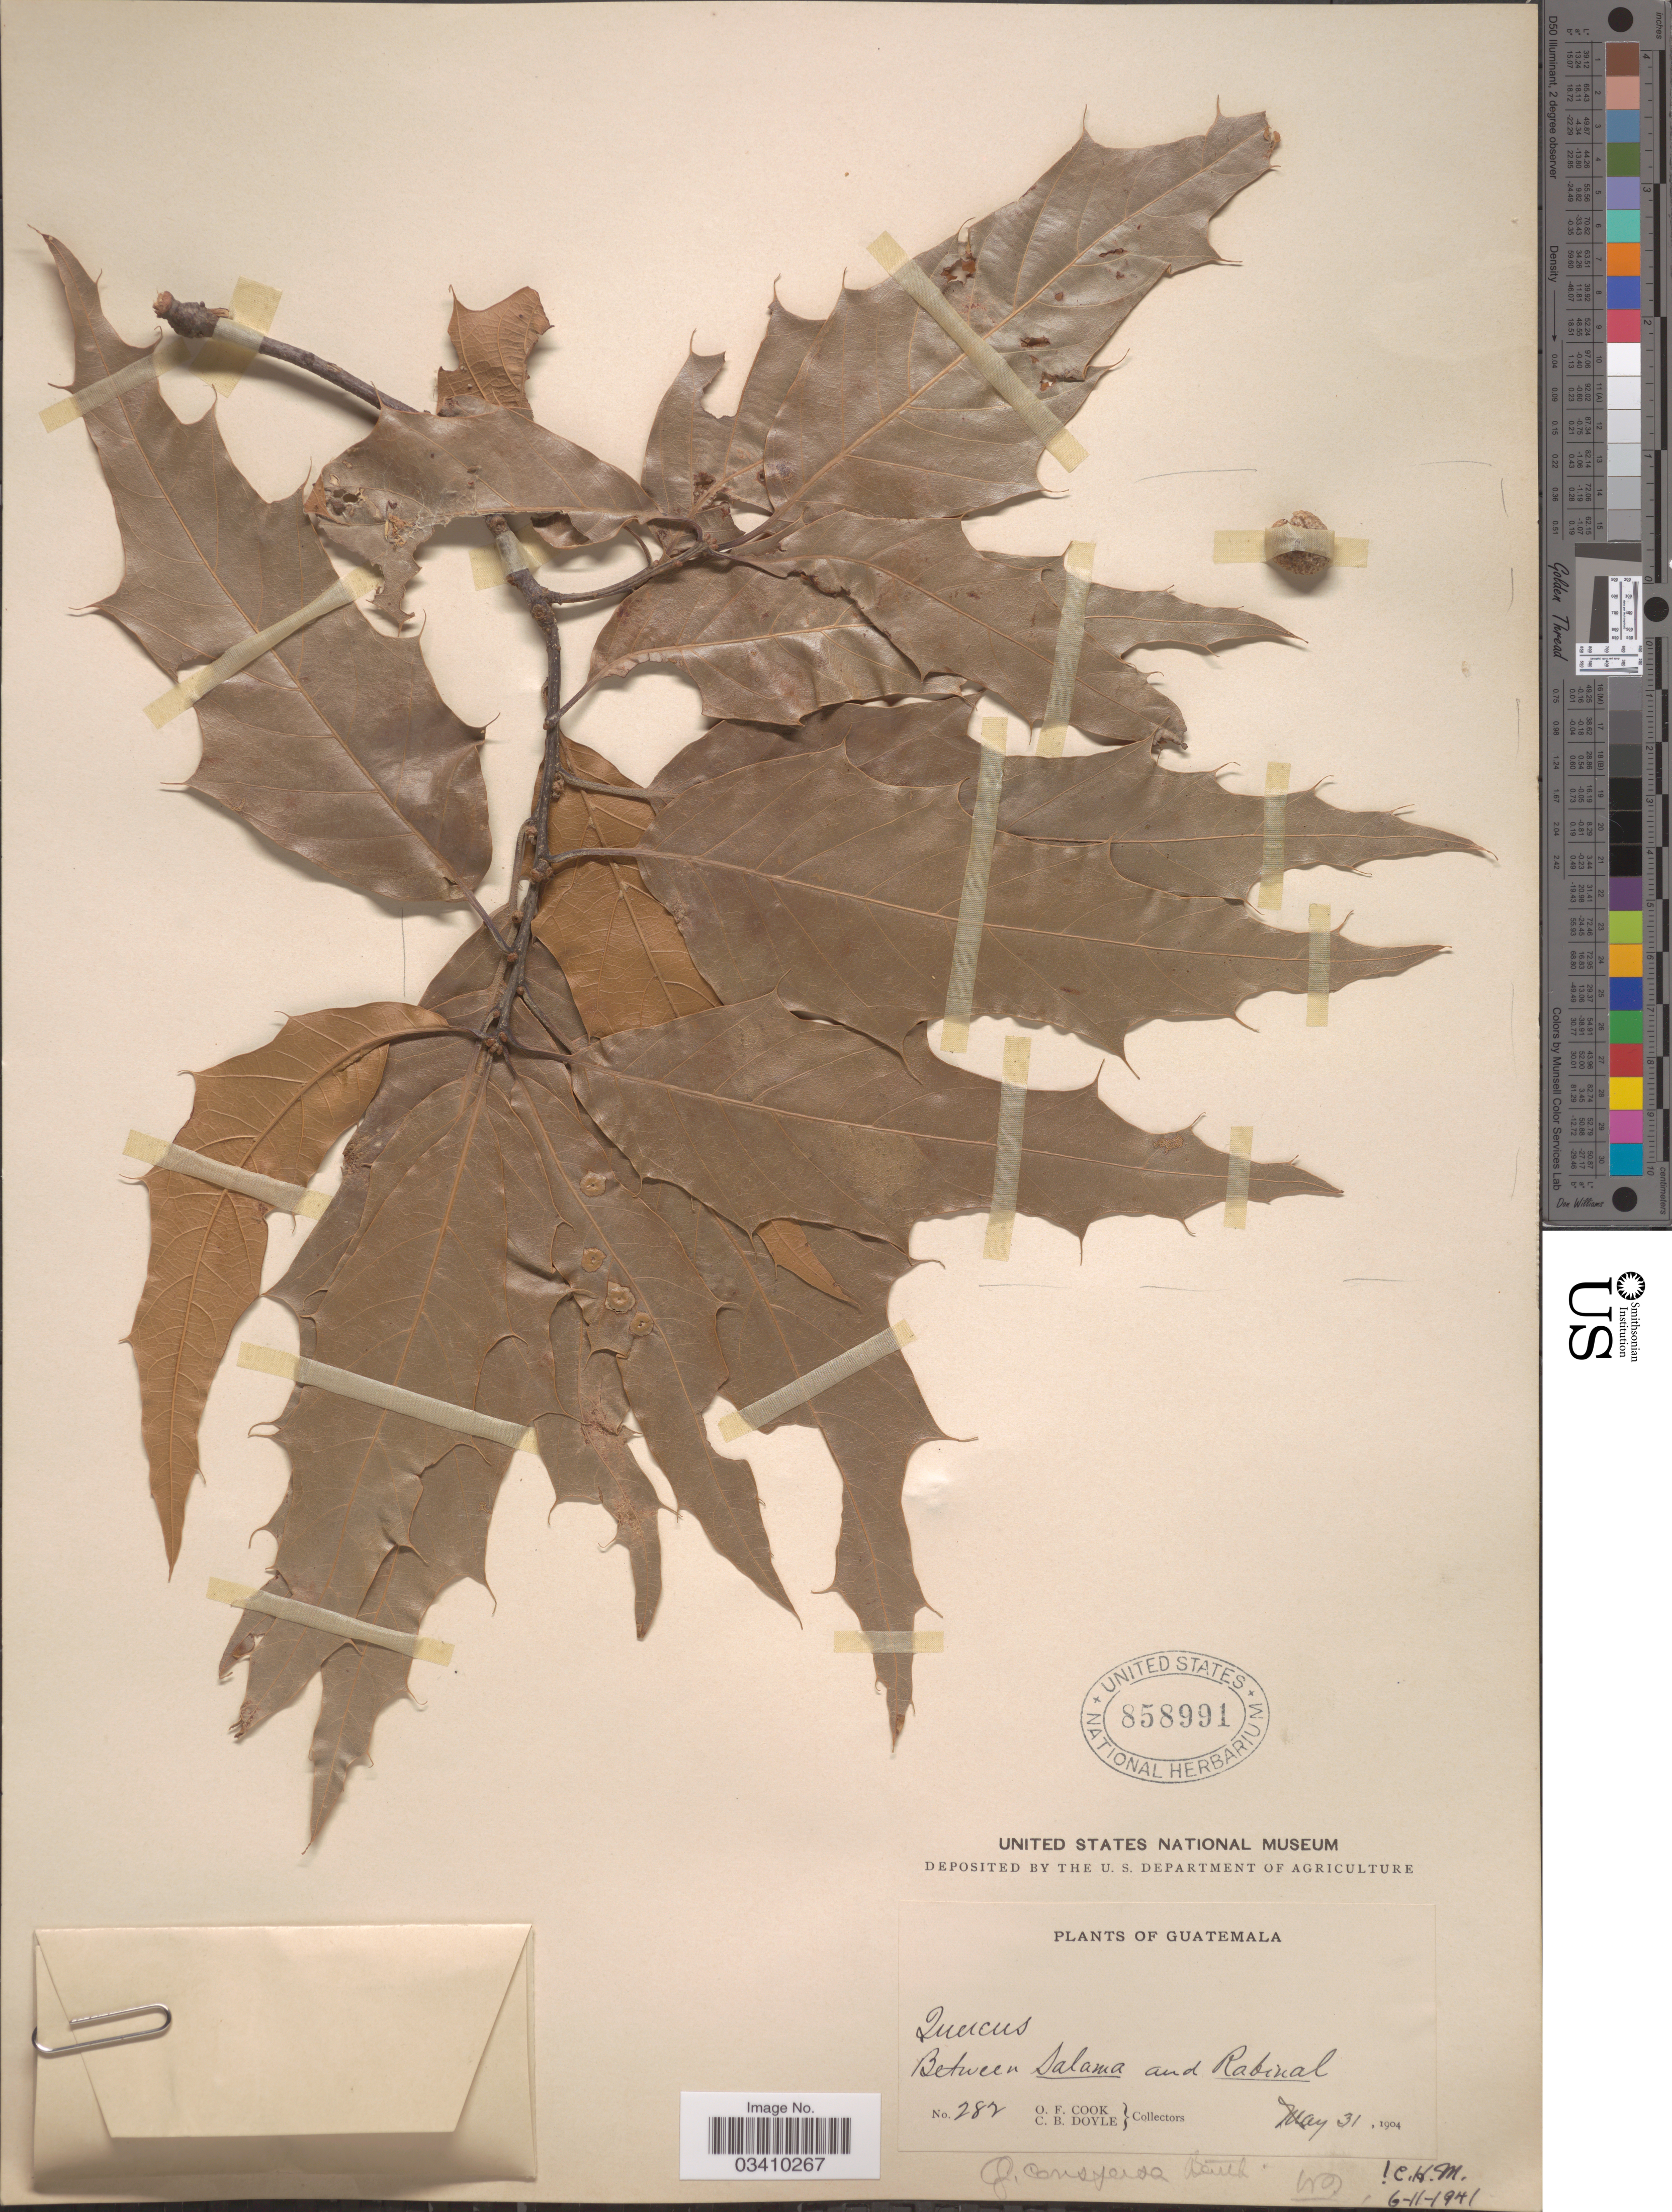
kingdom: Plantae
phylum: Tracheophyta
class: Magnoliopsida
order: Fagales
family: Fagaceae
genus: Quercus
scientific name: Quercus conspersa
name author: Benth.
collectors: O. F. Cook & C. Doyle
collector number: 282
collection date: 1904-05-31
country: Guatemala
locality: Between Salama and Rabinal.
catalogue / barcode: US 858991